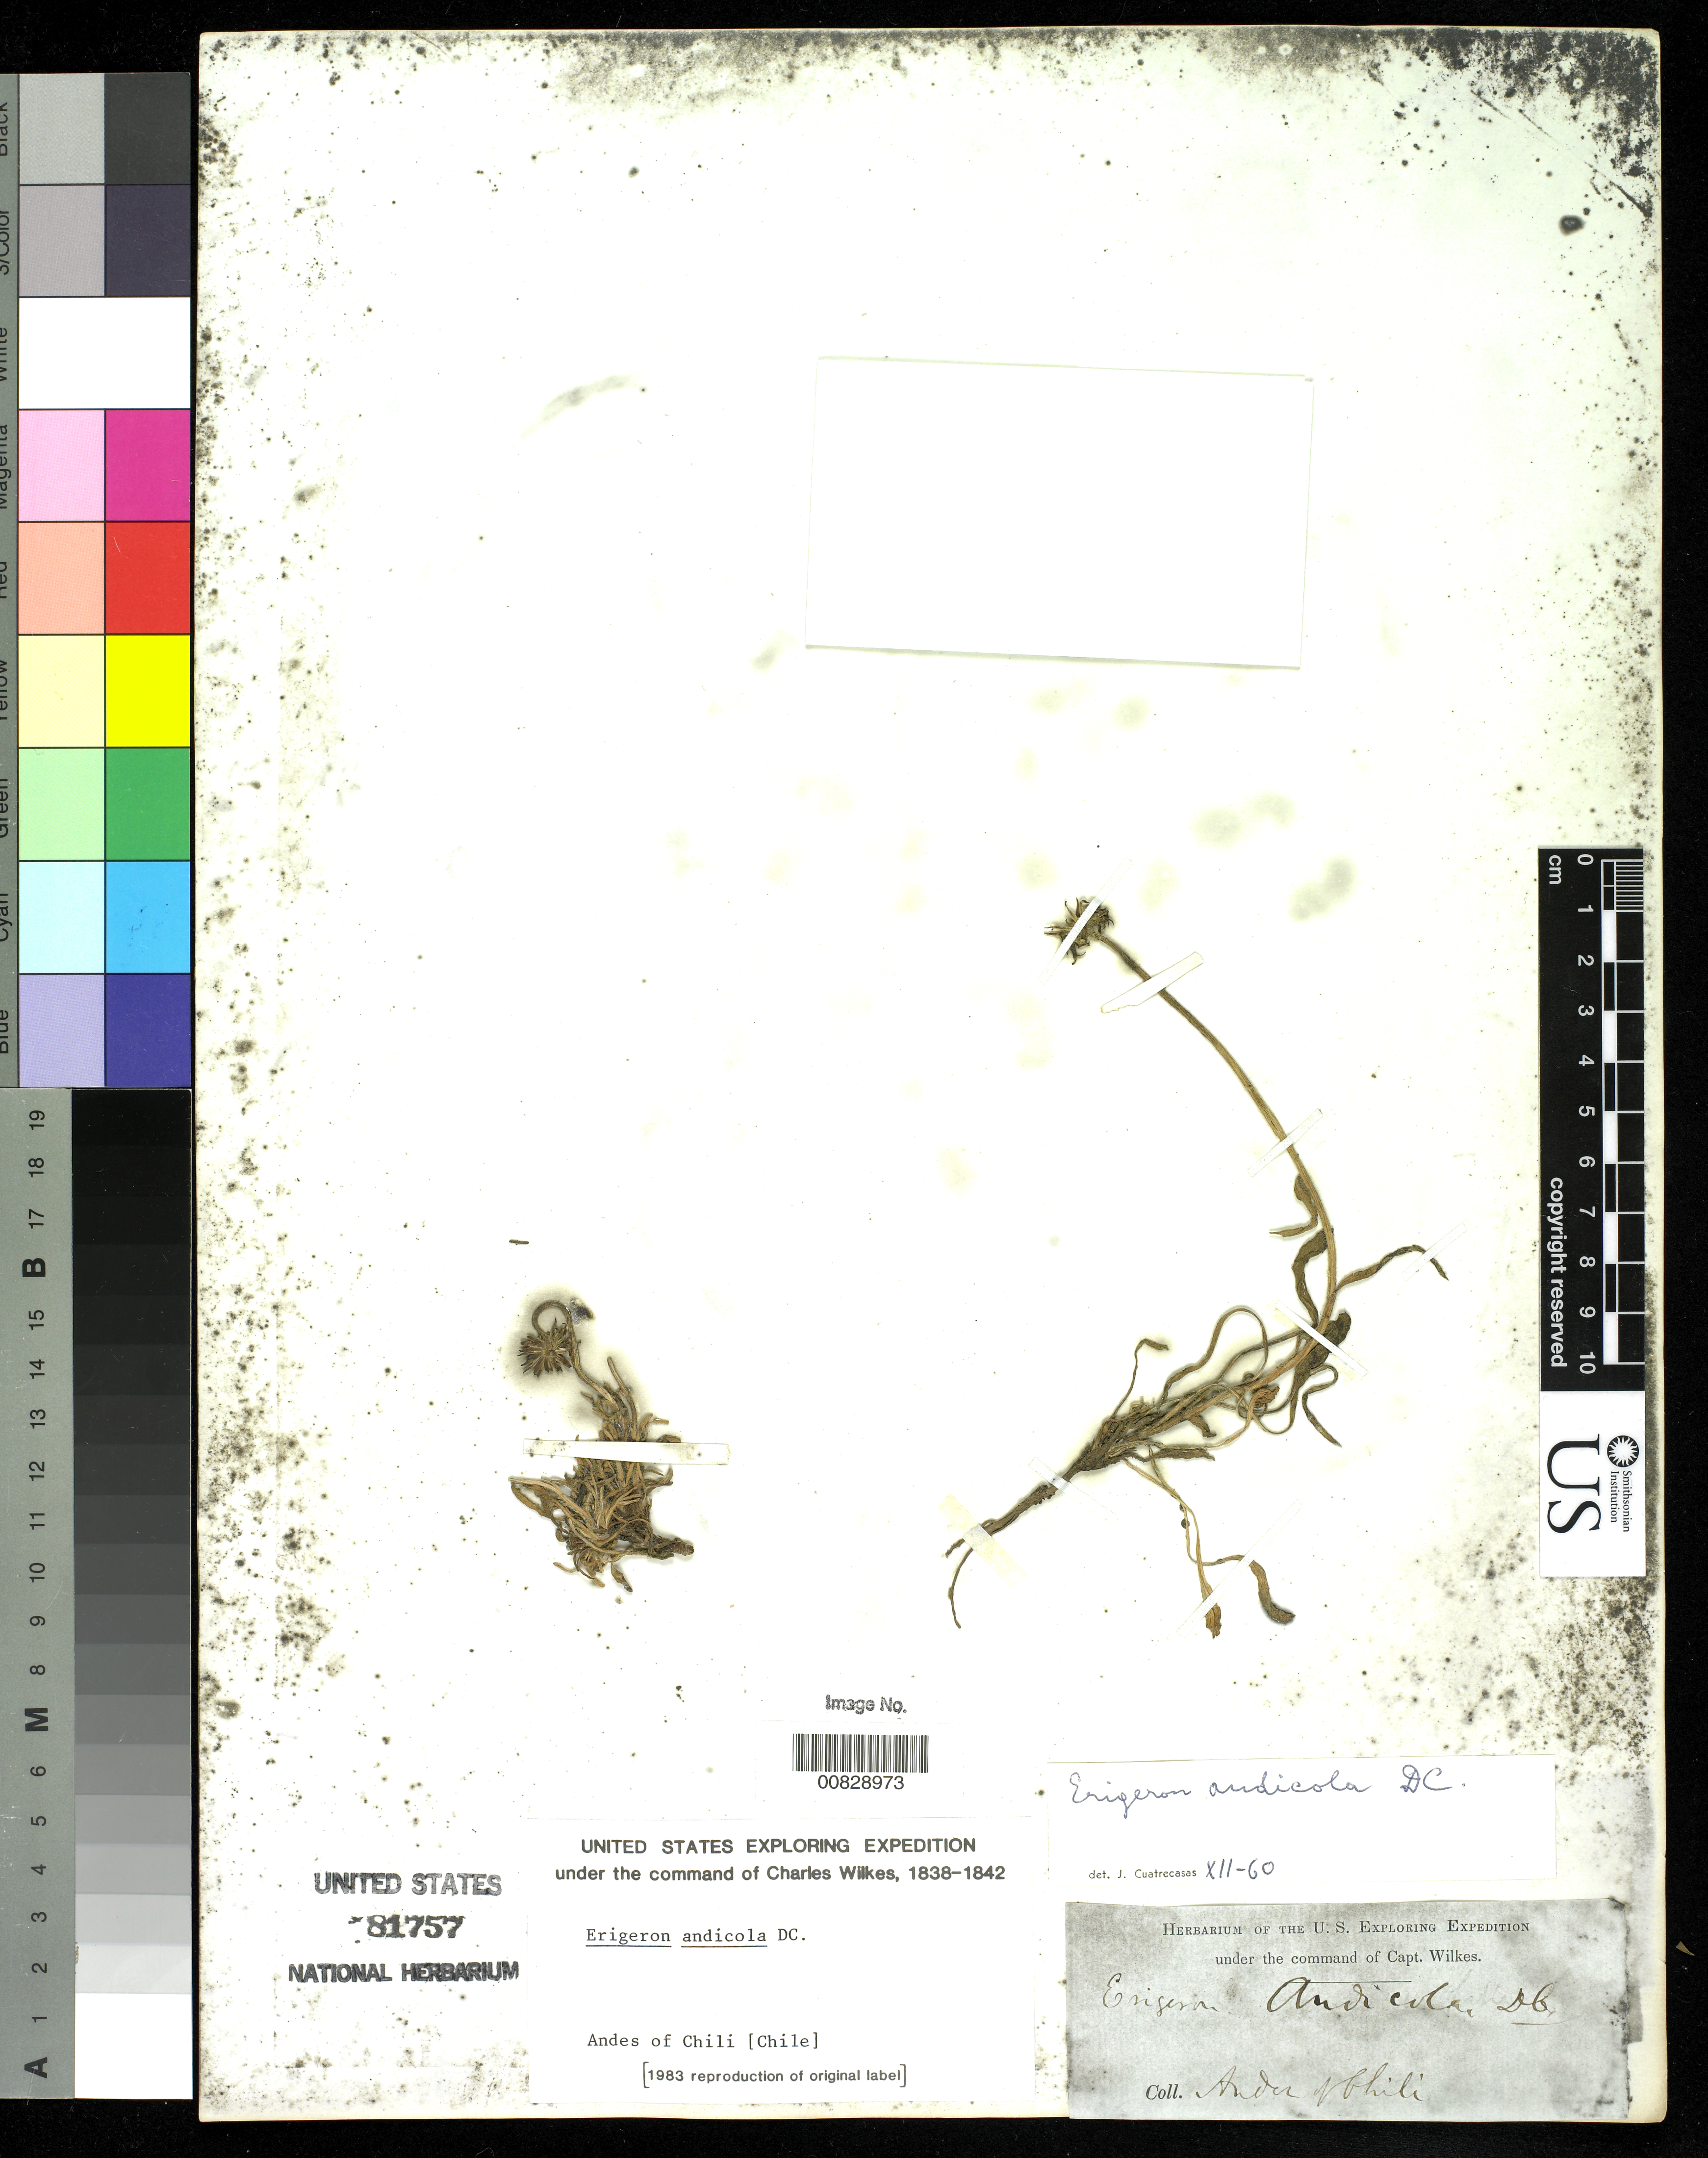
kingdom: Plantae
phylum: Tracheophyta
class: Magnoliopsida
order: Asterales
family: Asteraceae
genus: Erigeron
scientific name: Erigeron andicola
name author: DC.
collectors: Wilkes Explor. Exped.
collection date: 1838/1842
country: Chile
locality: Andes of Chile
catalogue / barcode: US 81757